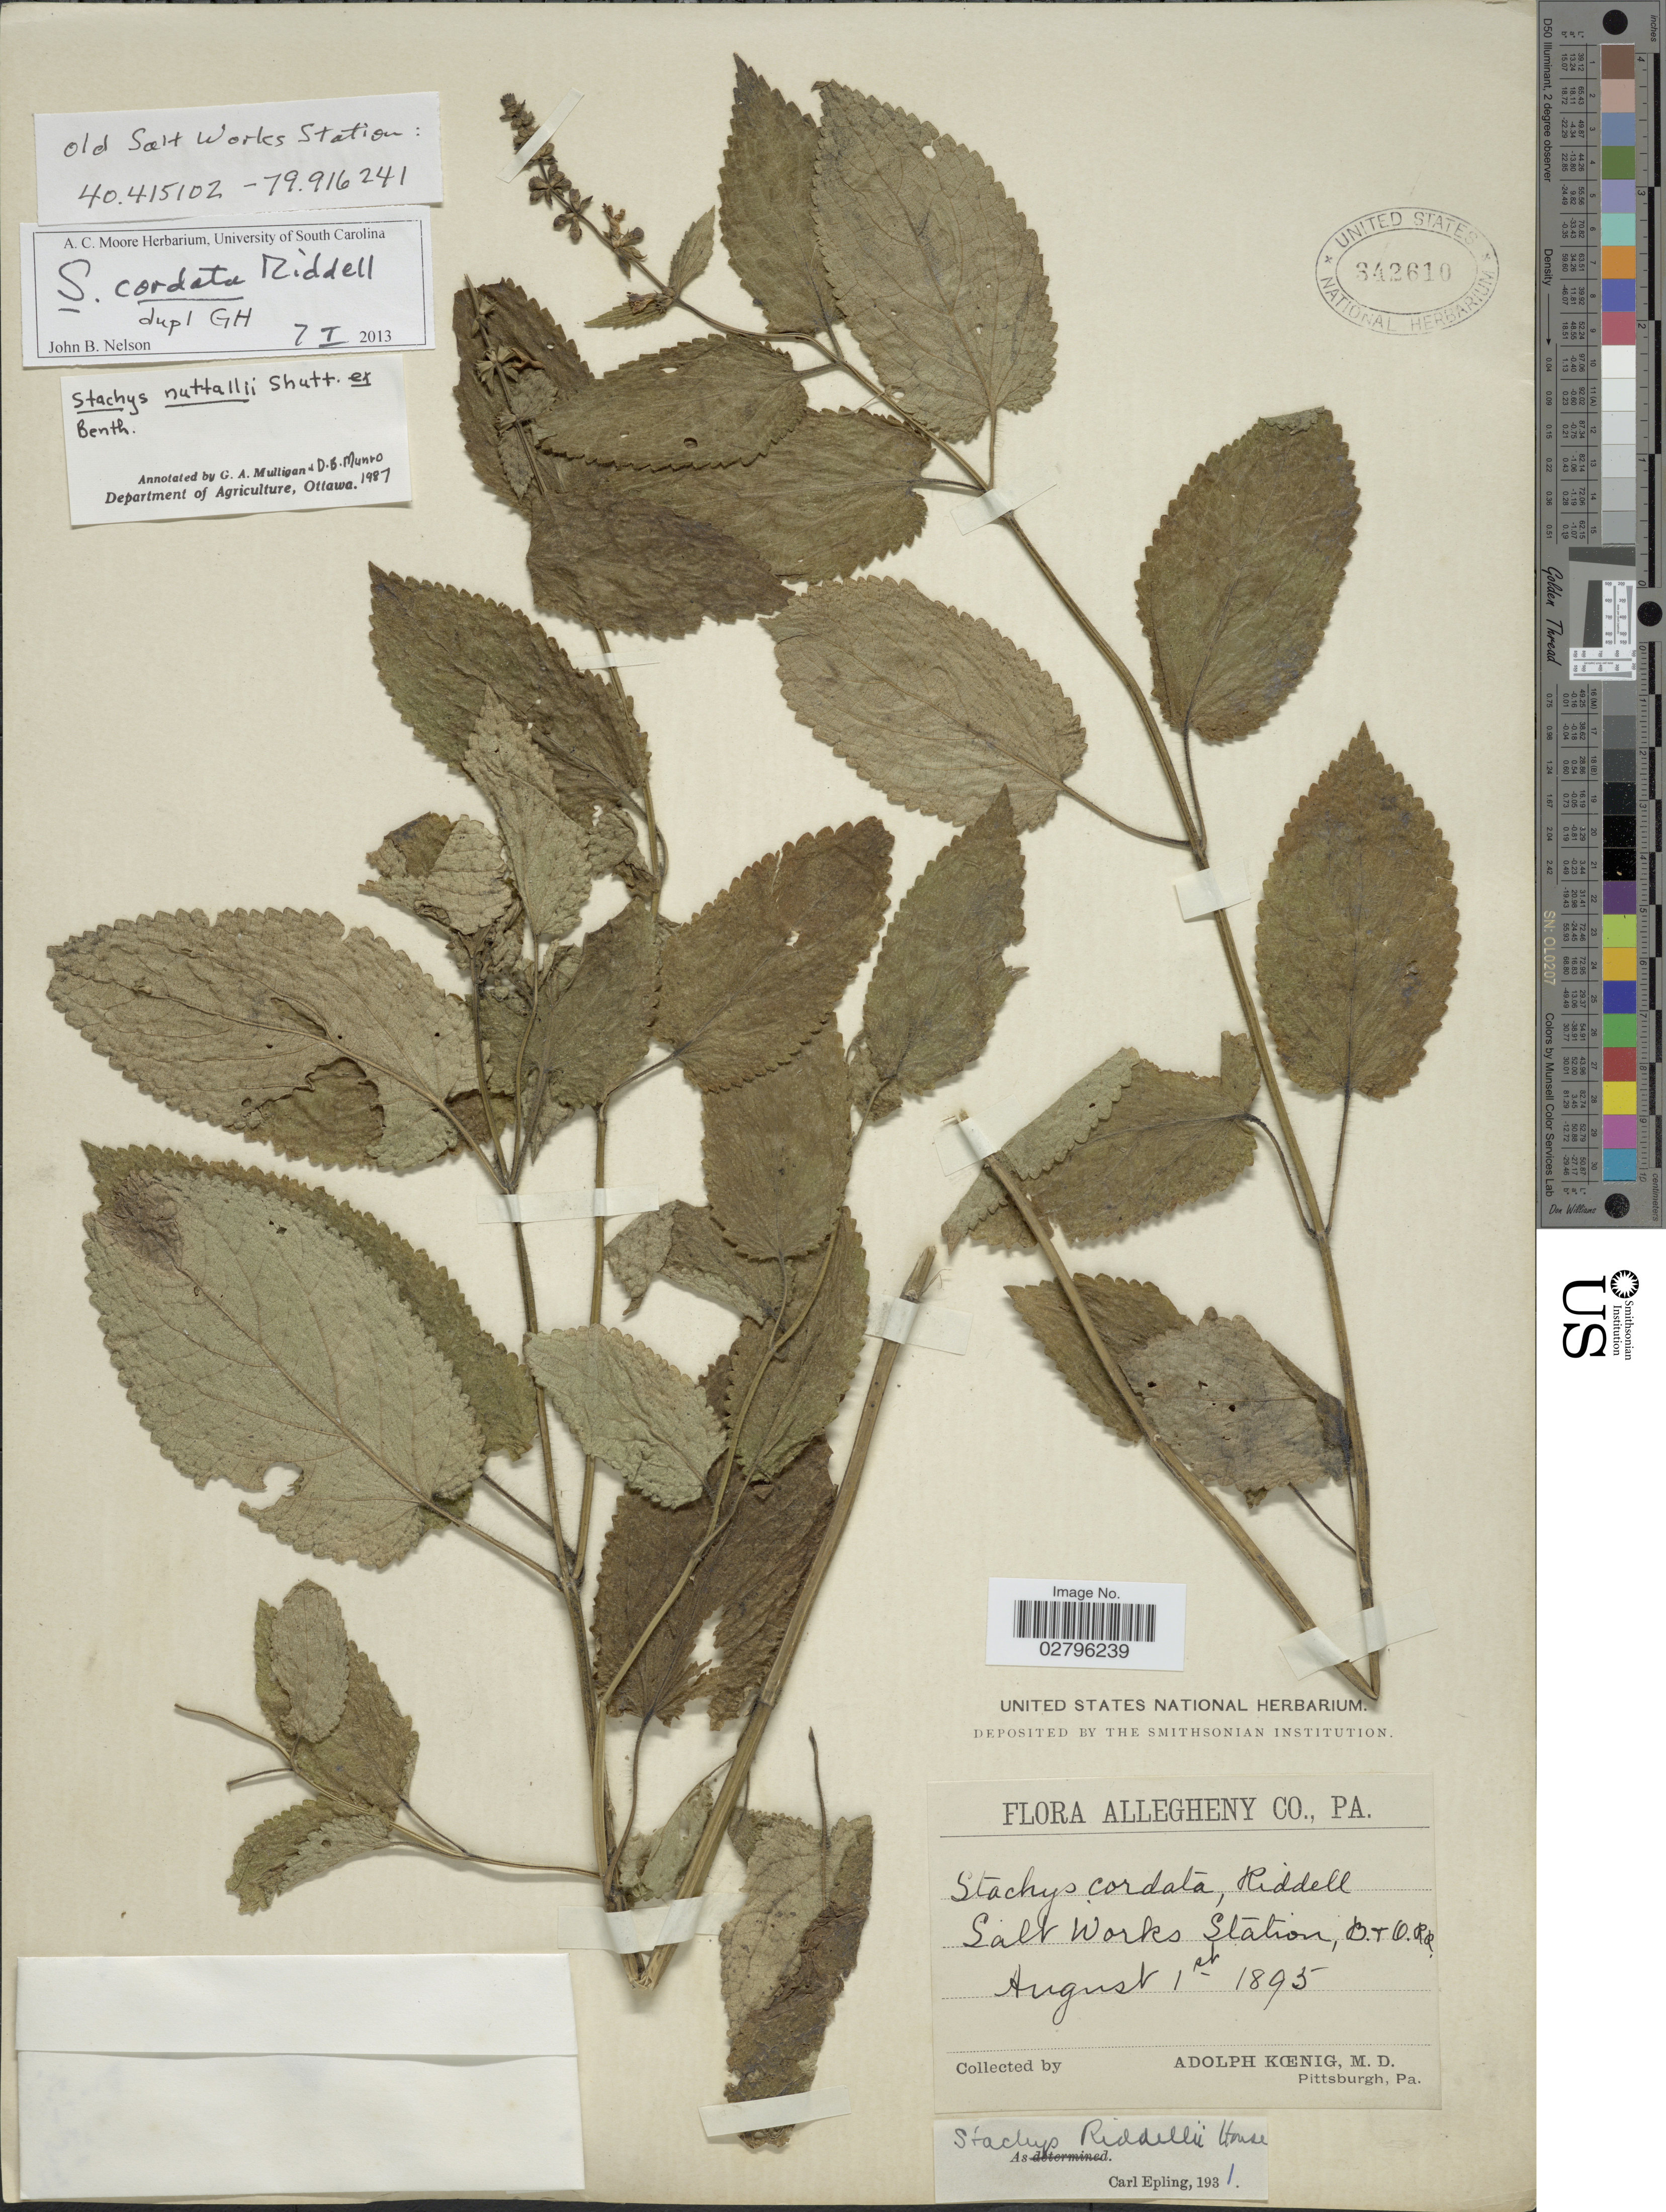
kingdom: Plantae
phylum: Tracheophyta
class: Magnoliopsida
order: Lamiales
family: Lamiaceae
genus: Stachys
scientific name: Stachys cordata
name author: Riddell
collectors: A. Koenig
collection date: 1895-08-01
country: United States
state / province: Pennsylvania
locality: Allegheny Co., Pa. Salt Works Station, B.T.O.R.R.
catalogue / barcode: US 342610